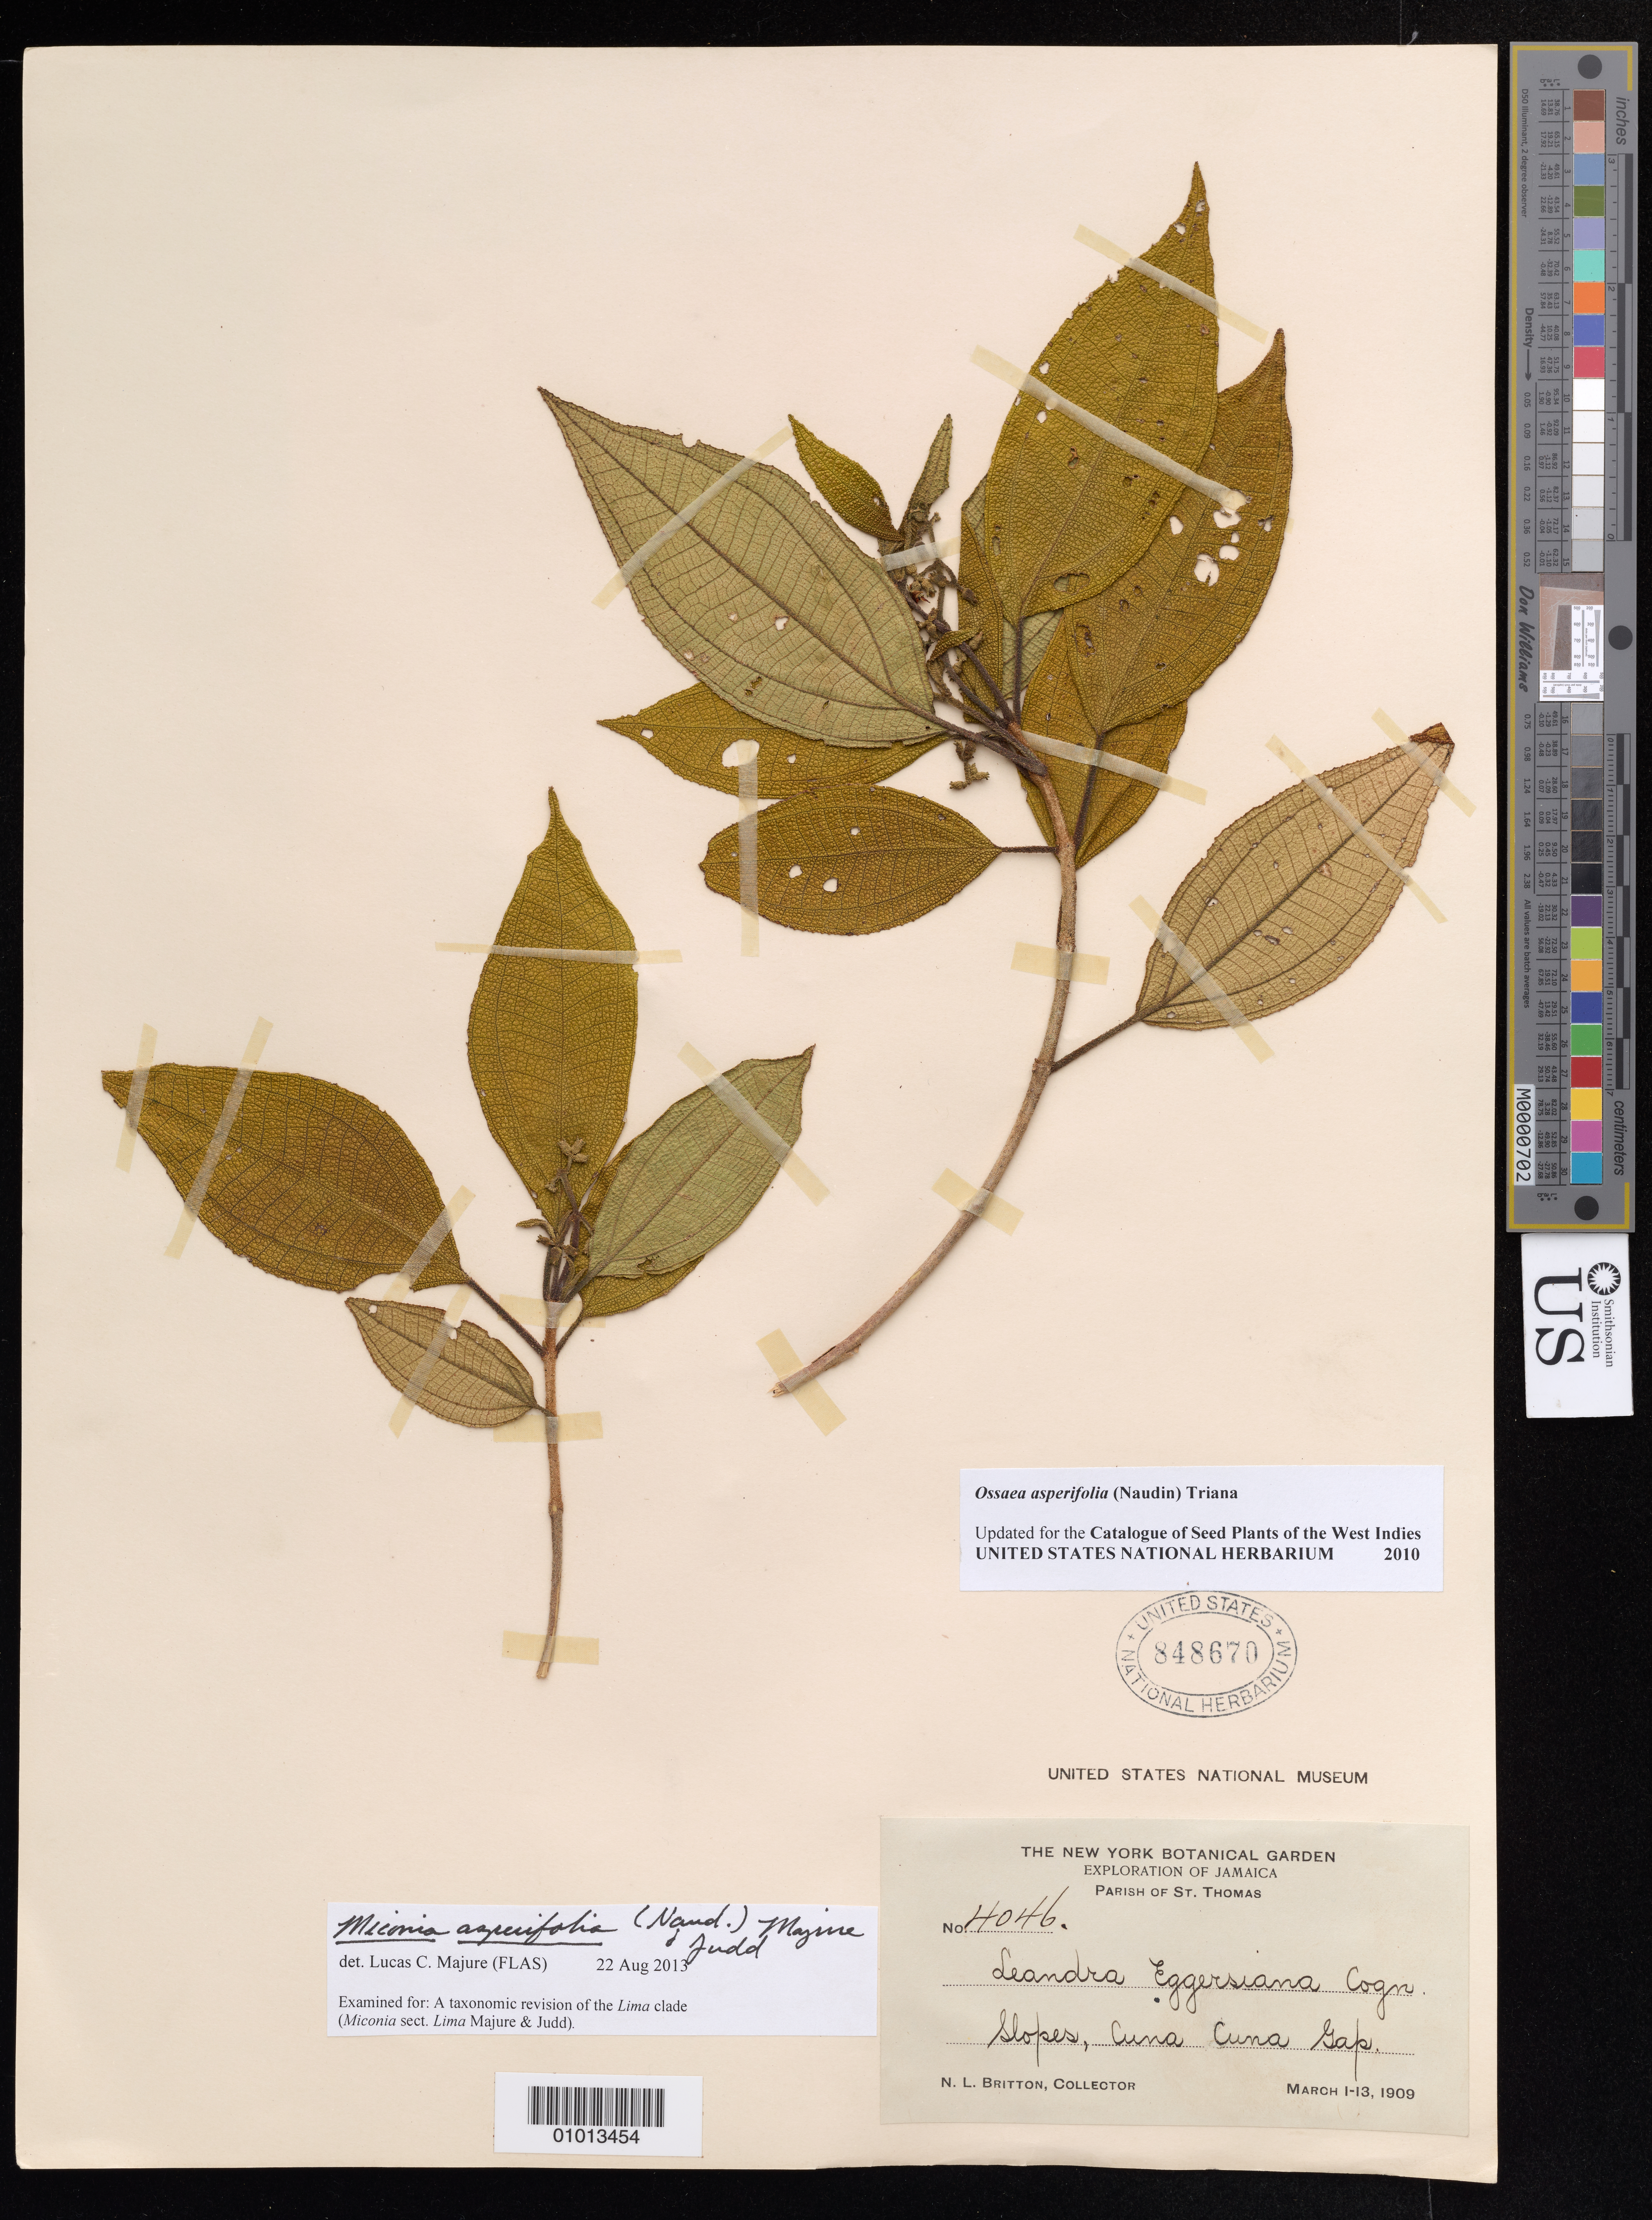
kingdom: Plantae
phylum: Tracheophyta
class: Magnoliopsida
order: Myrtales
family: Melastomataceae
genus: Miconia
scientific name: Miconia asperifolia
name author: (Naudin) Majure & Judd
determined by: Majure, Lucas C., (FLAS), University of Florida (UNITED STATES)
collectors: N. Britton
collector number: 4046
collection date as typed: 01 Mar 1909 to 13 Mar 1909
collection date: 1909-03-01/1909-03-13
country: Jamaica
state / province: Saint Thomas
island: Jamaica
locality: Cuna Cuna Gap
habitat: Slopes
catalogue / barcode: US 848670